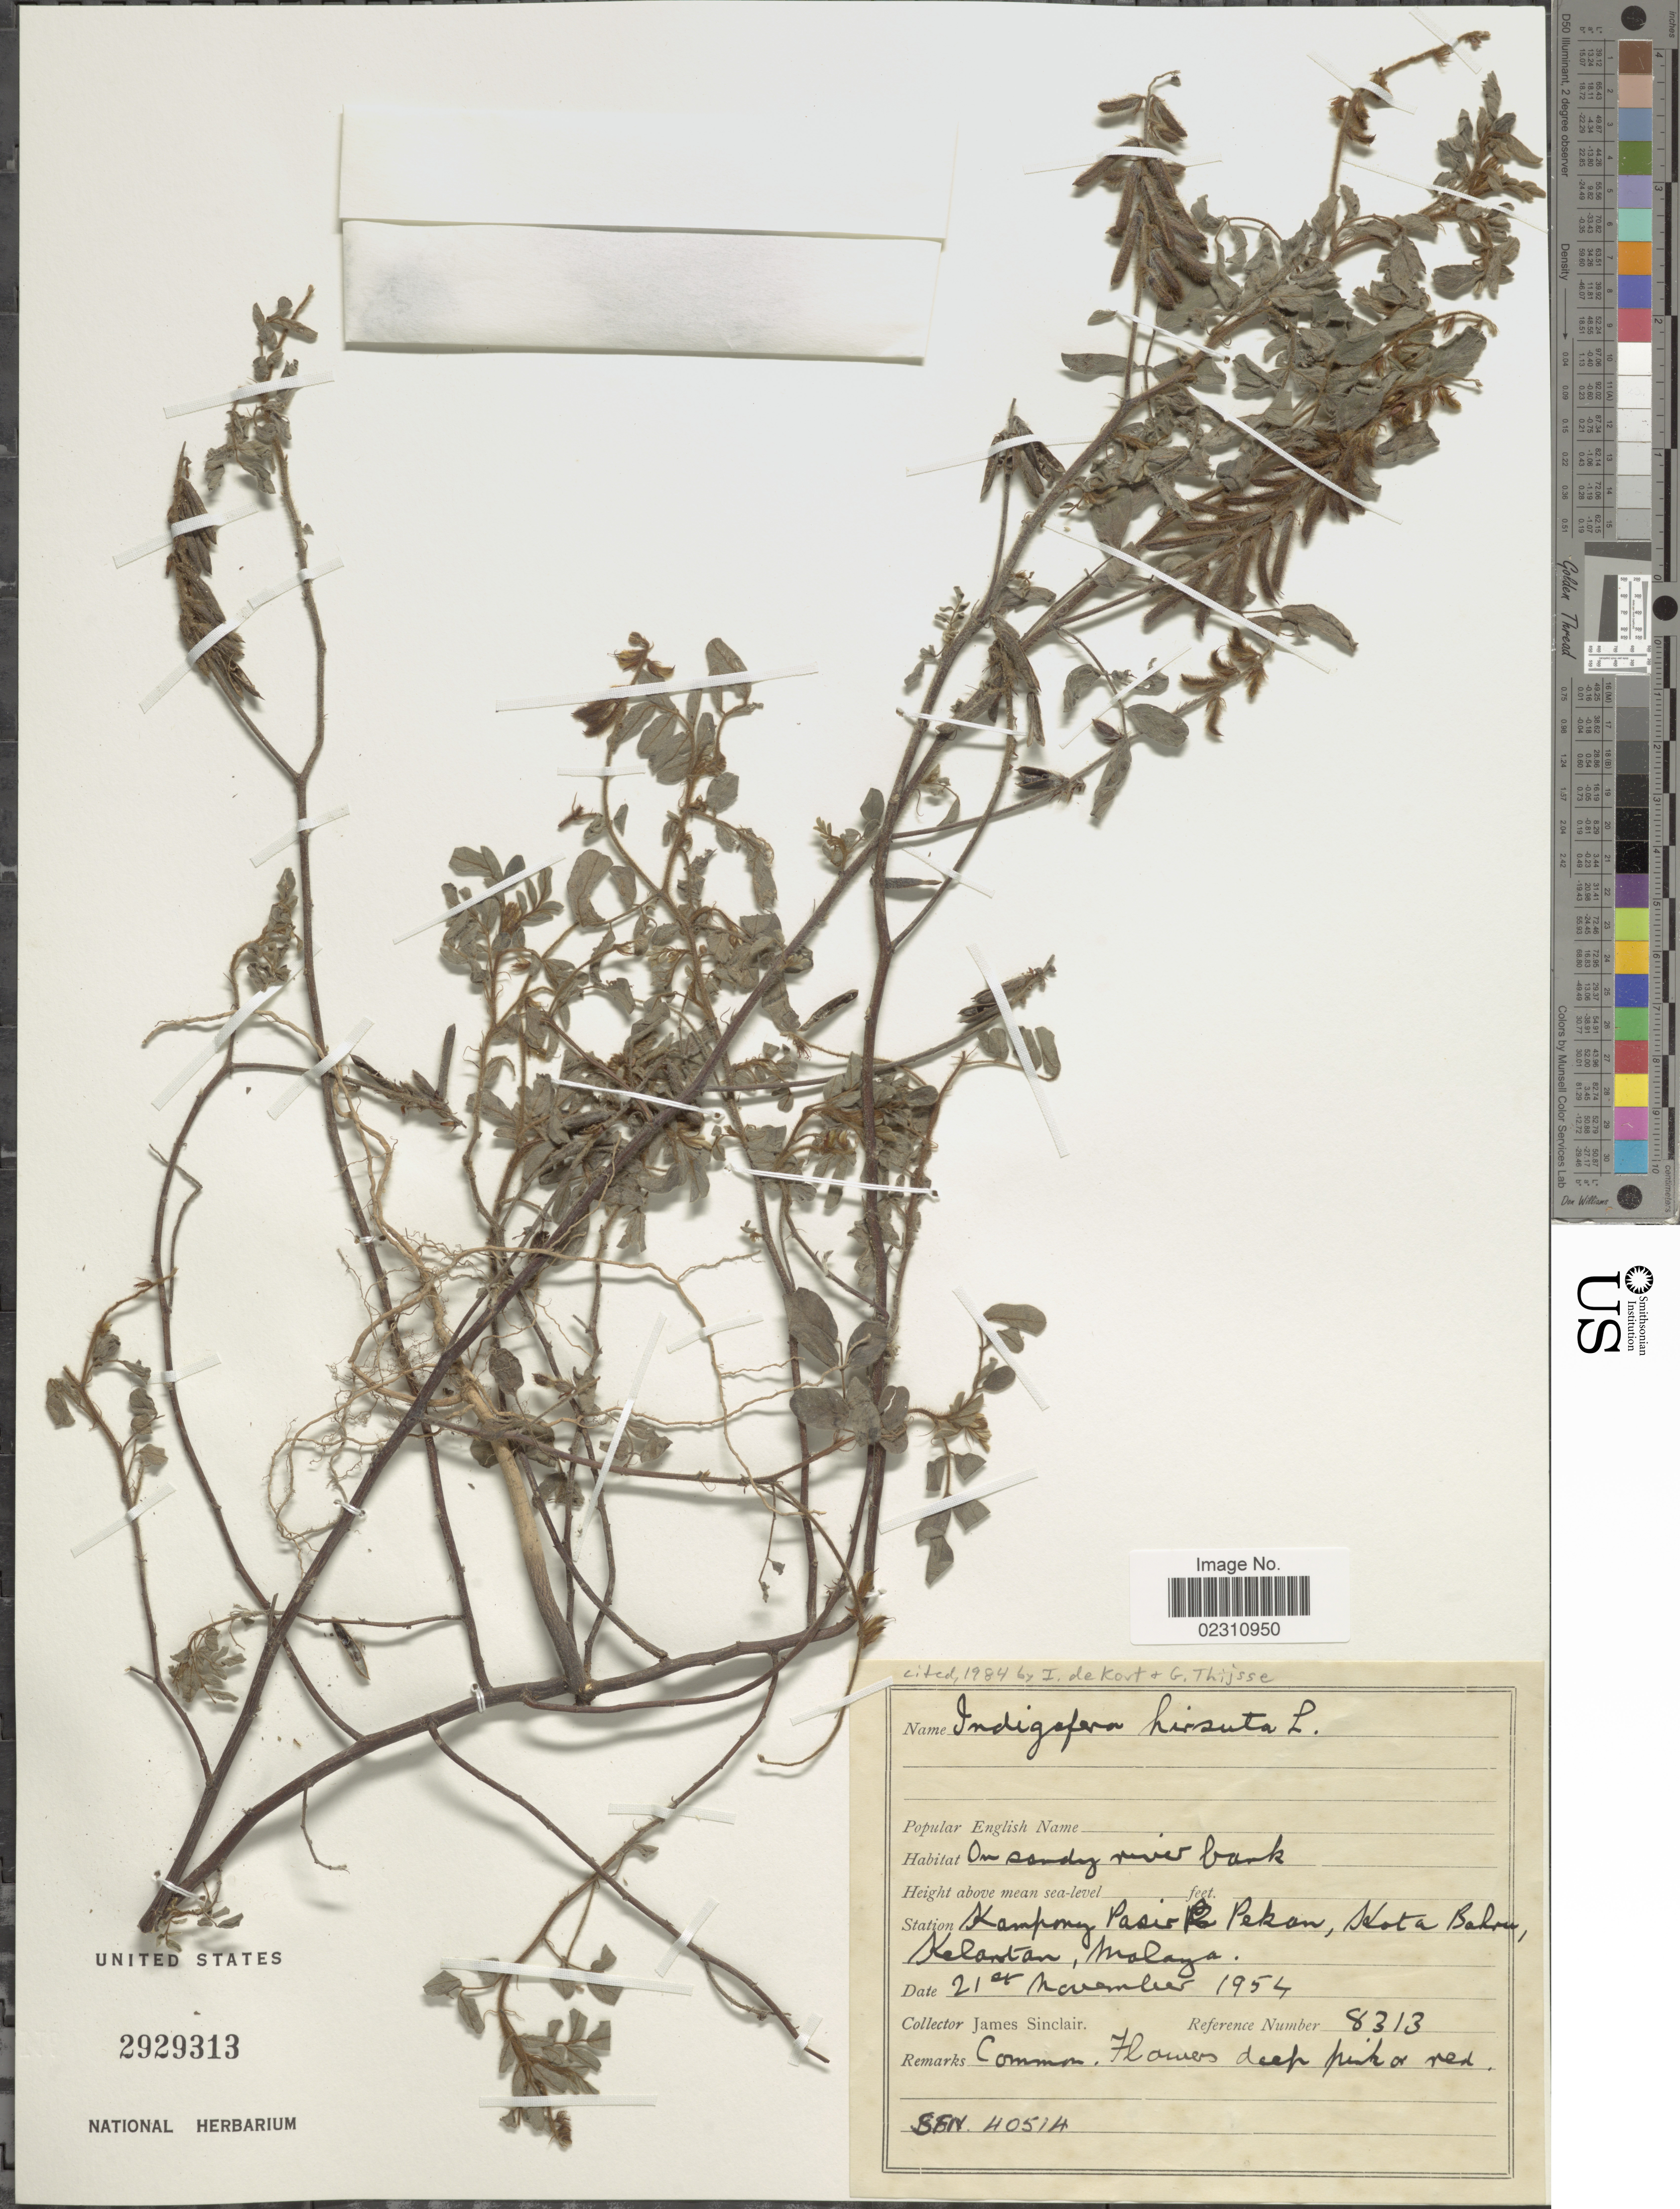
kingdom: Plantae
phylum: Tracheophyta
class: Magnoliopsida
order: Fabales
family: Fabaceae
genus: Indigofera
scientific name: Indigofera hirsuta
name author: L.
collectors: J. Sinclair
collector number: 8313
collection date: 1954-11-21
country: Malaysia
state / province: Kelantan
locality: Kampong Pasir Pekan, Kota Bahru, Kelantan, Malaya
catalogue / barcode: US 2929313